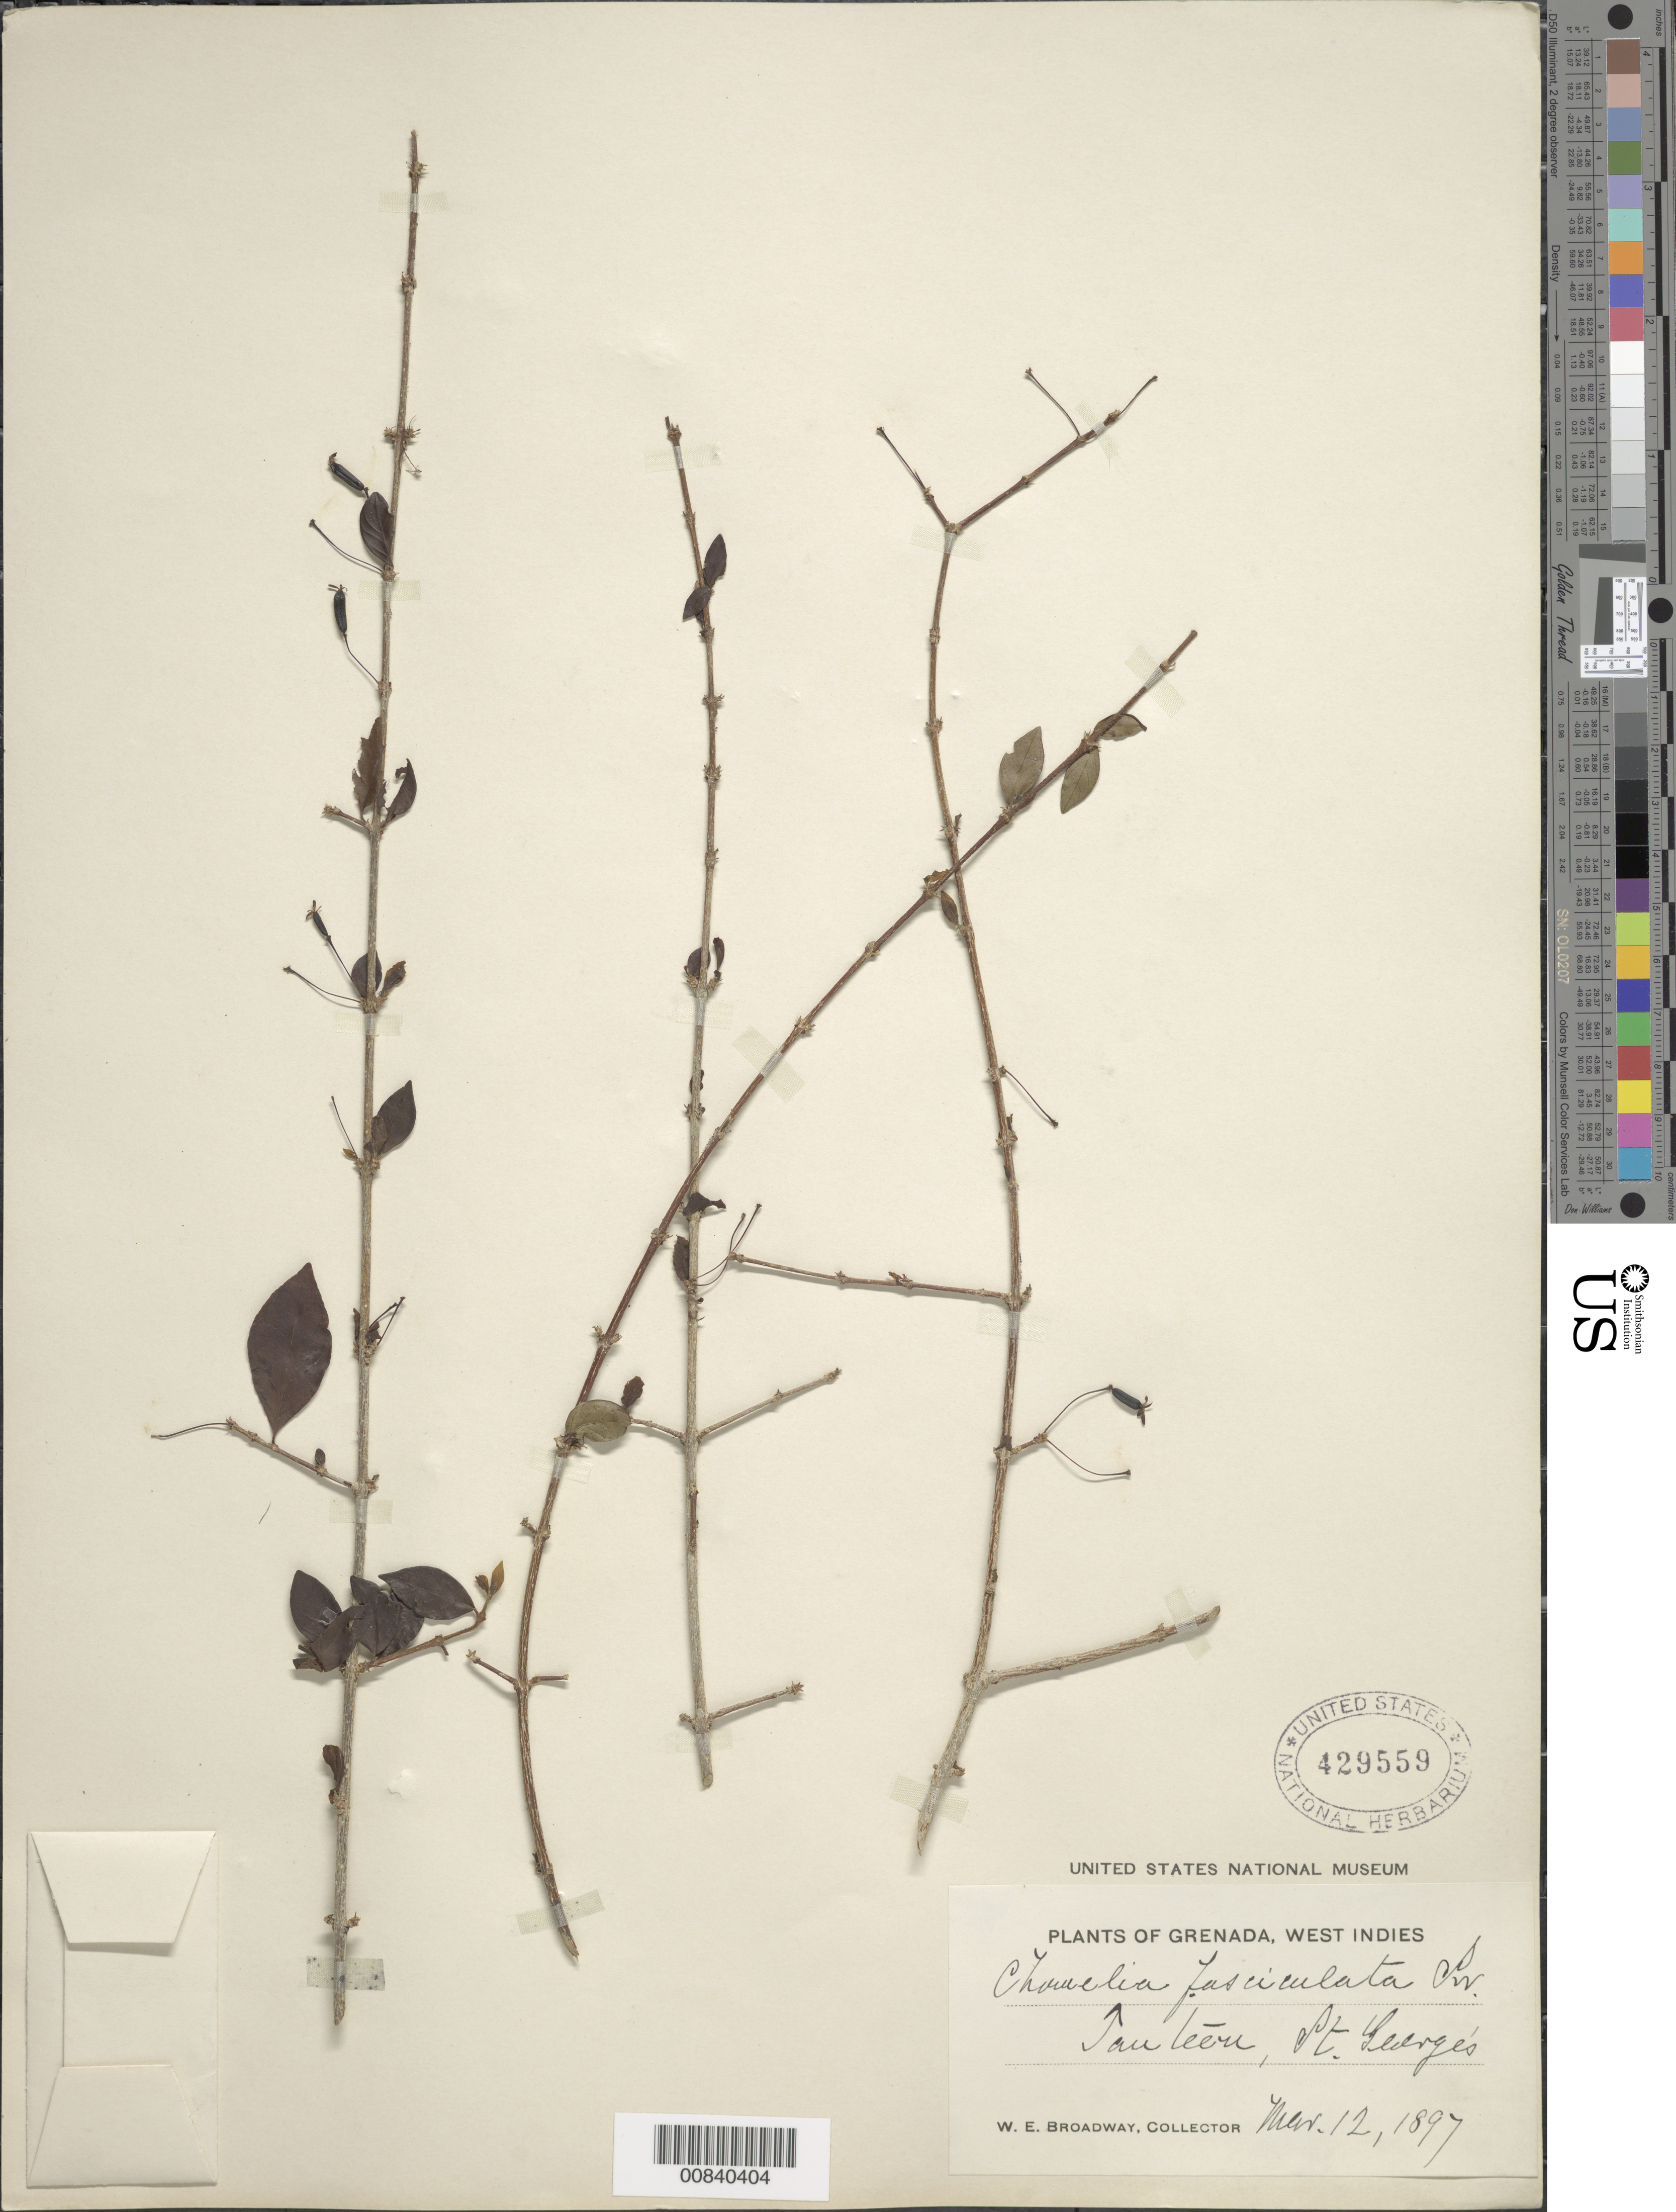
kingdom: Plantae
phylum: Tracheophyta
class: Magnoliopsida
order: Gentianales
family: Rubiaceae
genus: Chomelia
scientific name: Chomelia fasciculata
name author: (Sw.) Sw.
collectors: W. E. Broadway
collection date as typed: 12 Mar 1897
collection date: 1897-03-12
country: Grenada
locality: Tau leére (sp?), St. George's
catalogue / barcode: US 429559